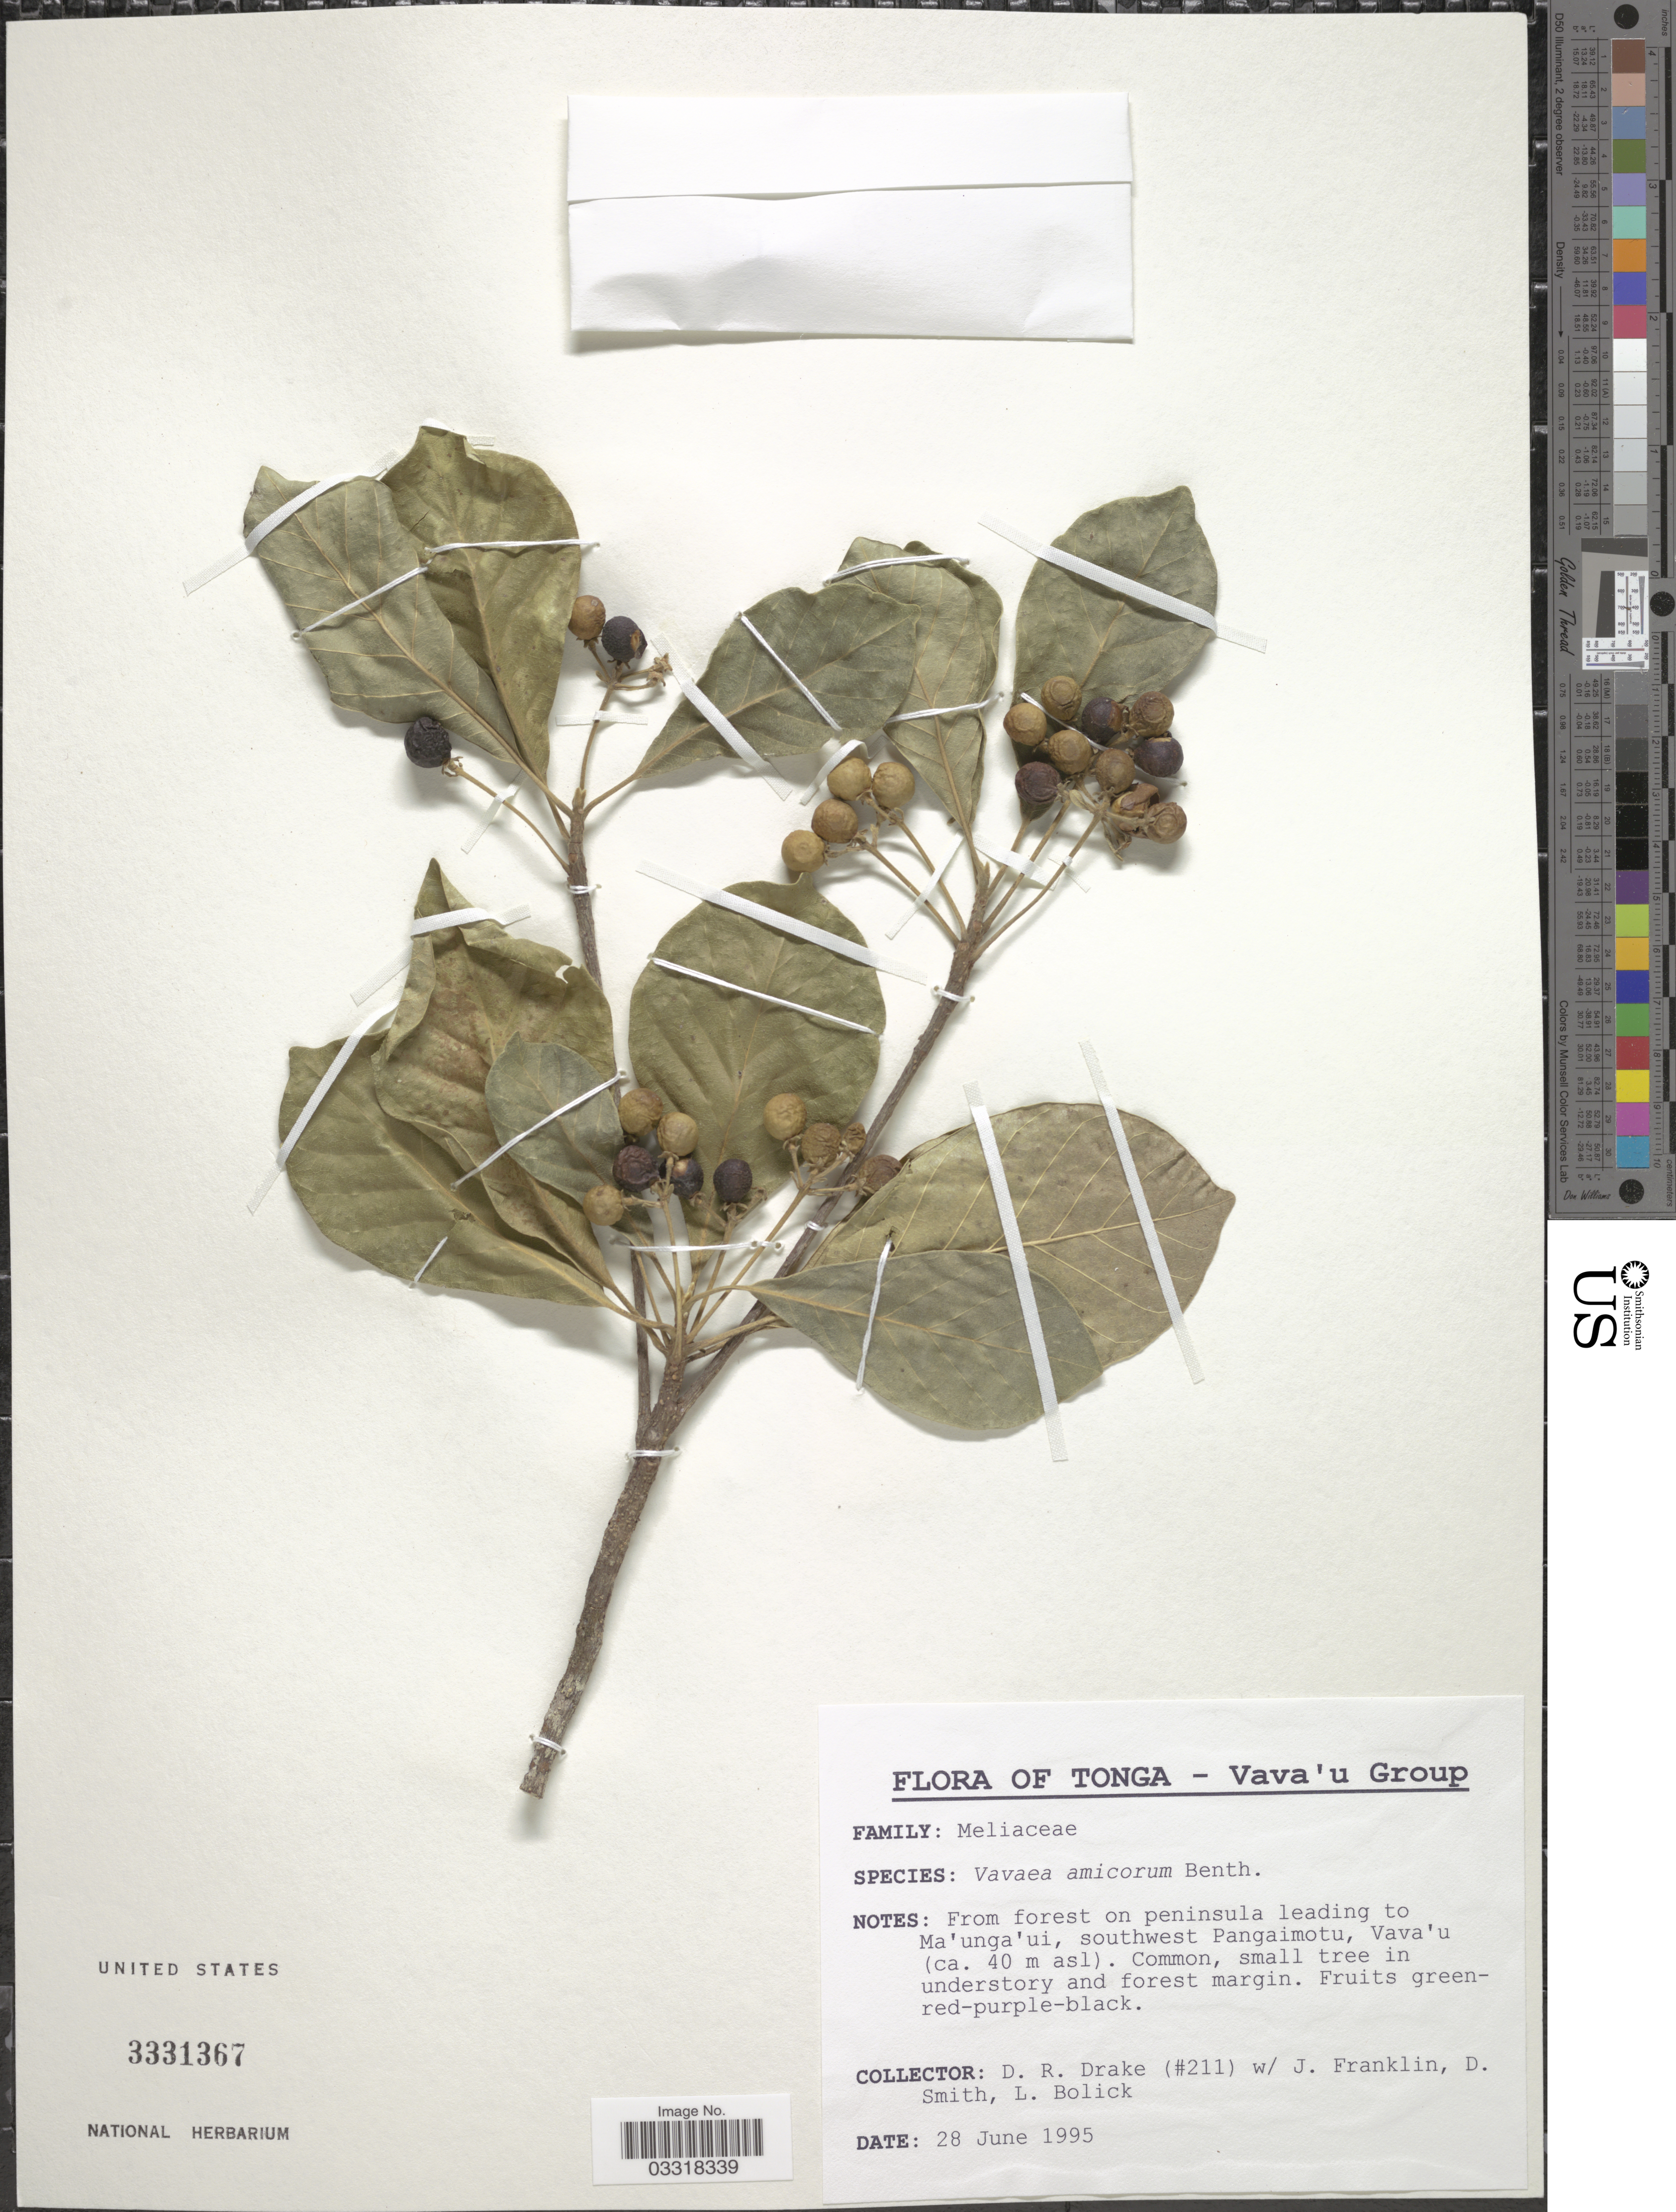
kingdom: Plantae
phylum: Tracheophyta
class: Magnoliopsida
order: Sapindales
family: Meliaceae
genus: Vavaea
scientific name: Vavaea amicorum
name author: Benth.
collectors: D.R. Drake, J. Franklin, D. Smith & L. Bolick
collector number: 211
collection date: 1995-06-28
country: Tonga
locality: Vava'u Group. From forest on peninsula leading to Ma'unga'ui, southwest Pangaimotu, Vava'u (ca. 40 m asl).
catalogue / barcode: US 3331367